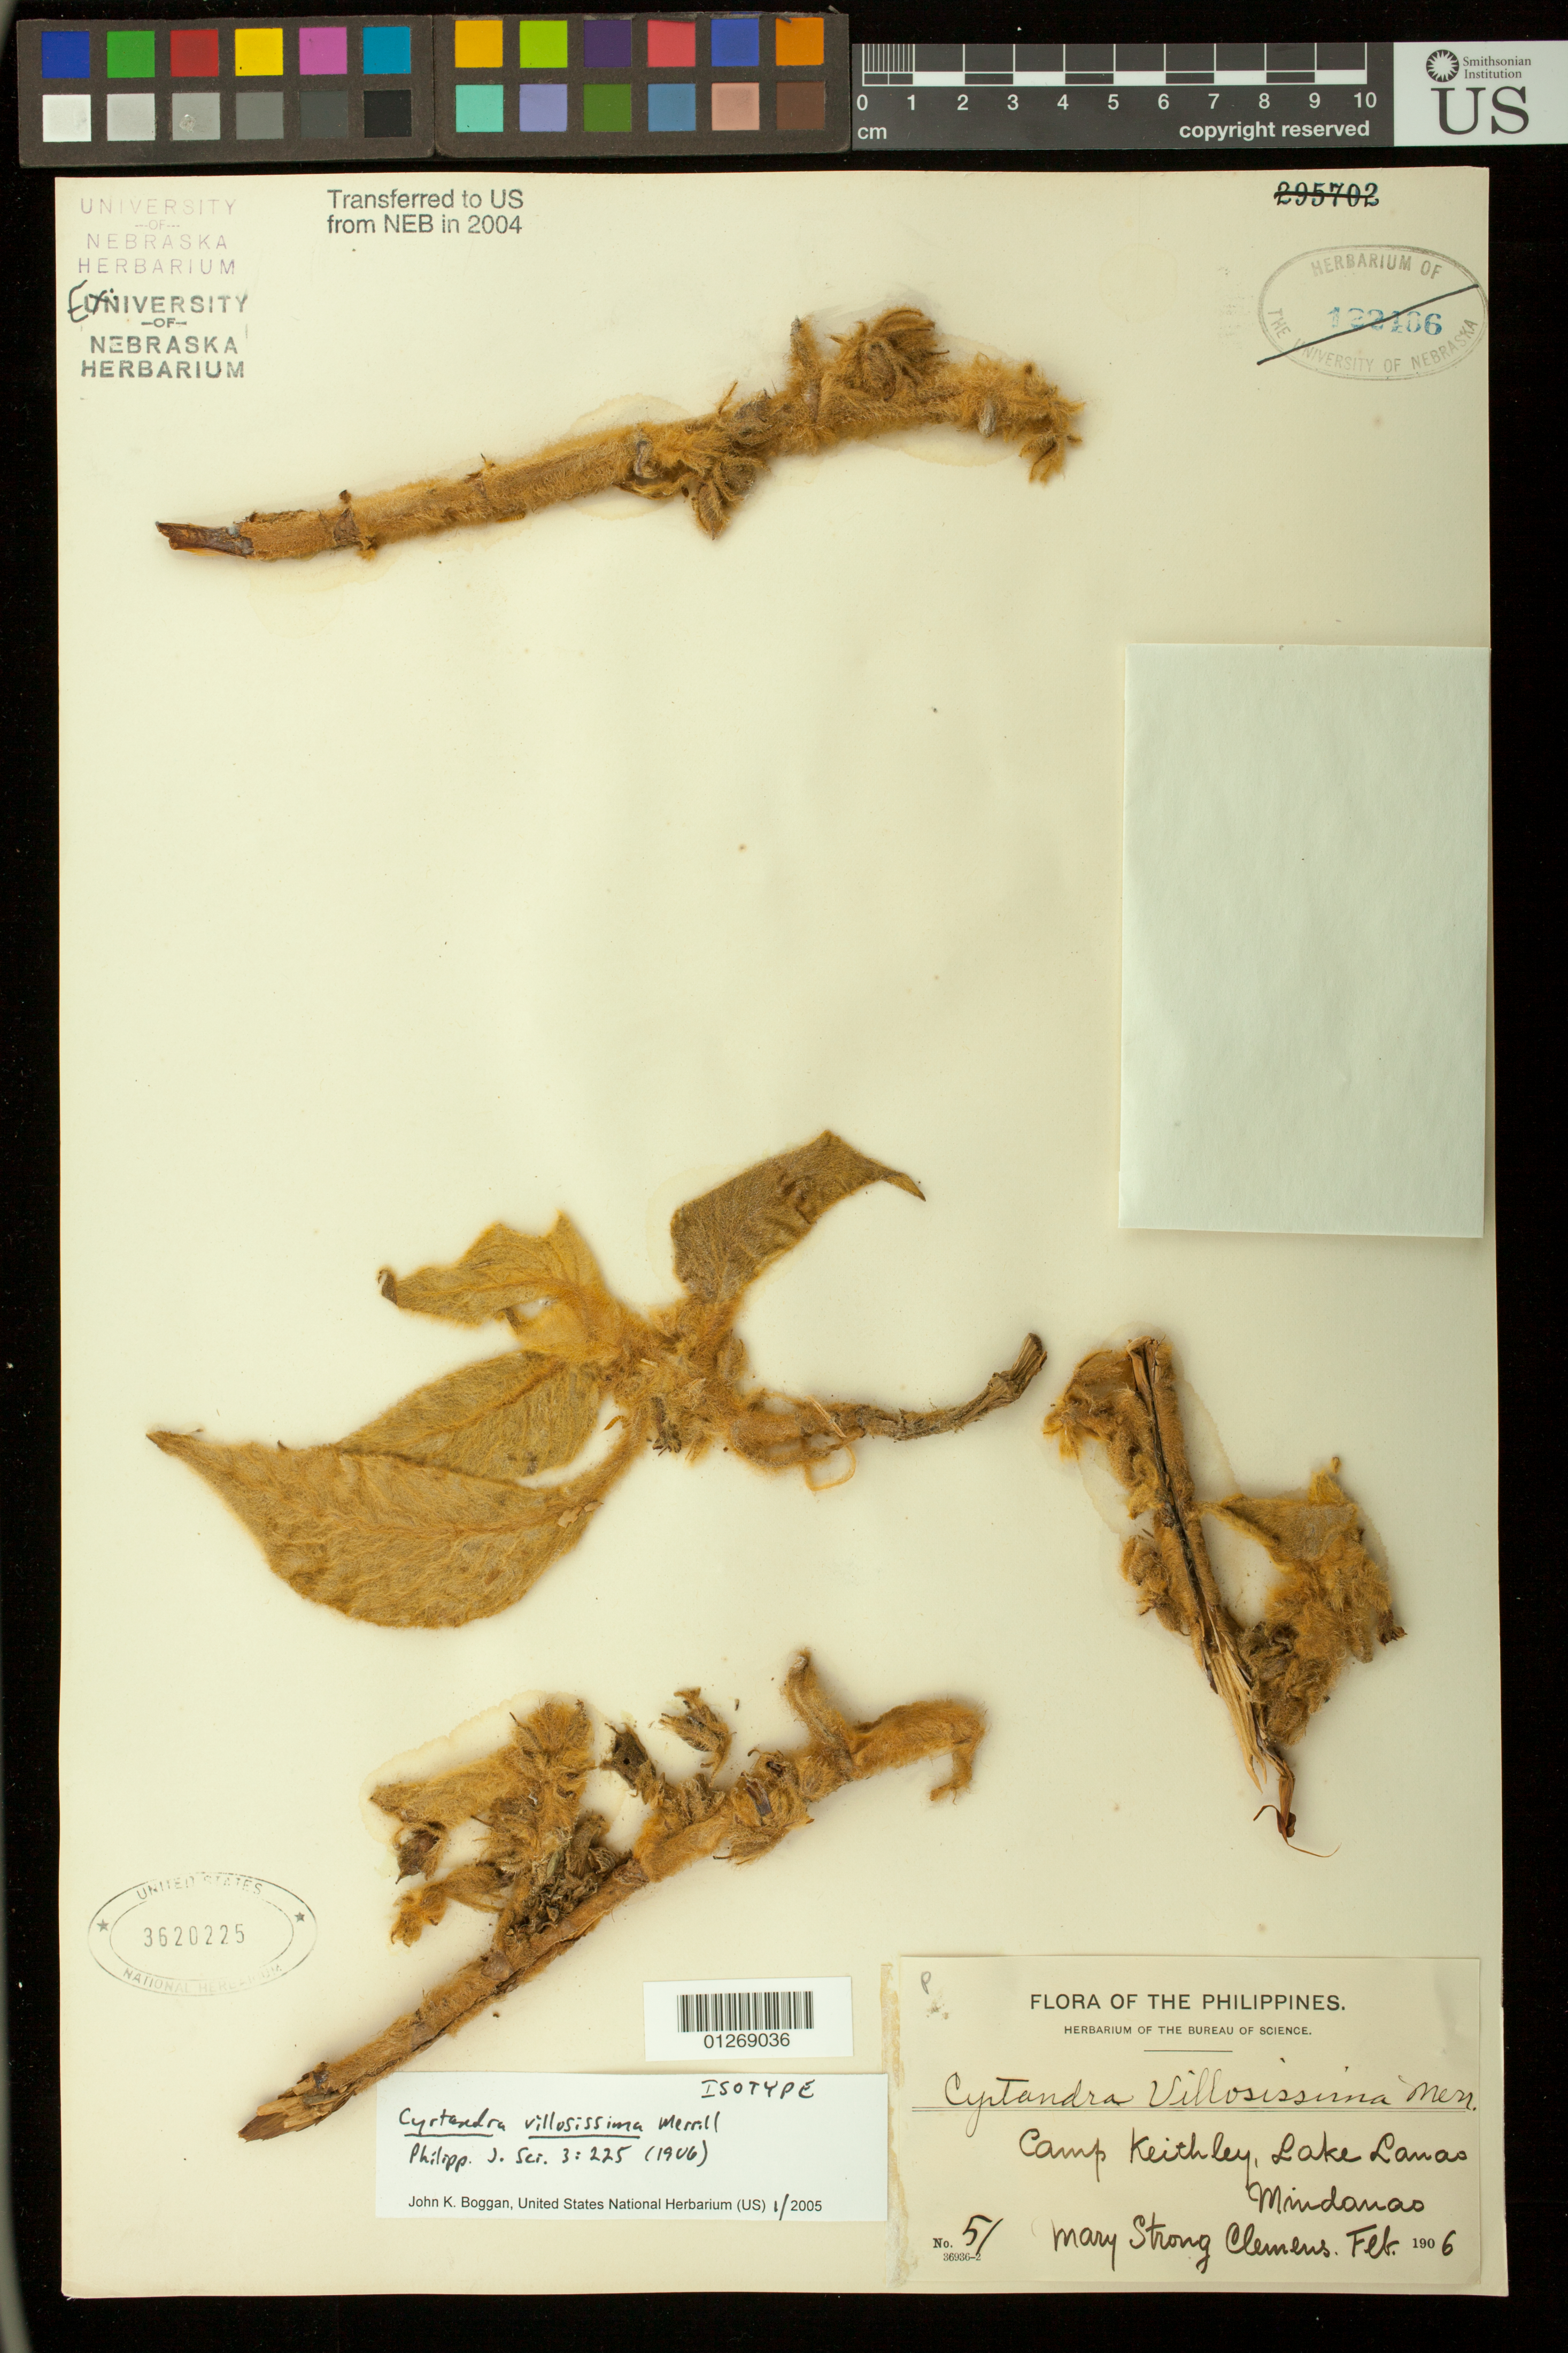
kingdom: Plantae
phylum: Tracheophyta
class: Magnoliopsida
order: Lamiales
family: Gesneriaceae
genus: Cyrtandra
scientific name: Cyrtandra villosissima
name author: Merr.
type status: Isolectotype; Type Collection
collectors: M. S. Clemens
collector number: Bur. Sci. 51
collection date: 1906-02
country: Philippines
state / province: Muslim Mindanao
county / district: Lanao del Sur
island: Mindanao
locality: Camp Keithley, Lake Lanao.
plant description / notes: Specimen ex University of Nebraska Herbarium (NEB), transferred to US in 2004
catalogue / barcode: US 3620225